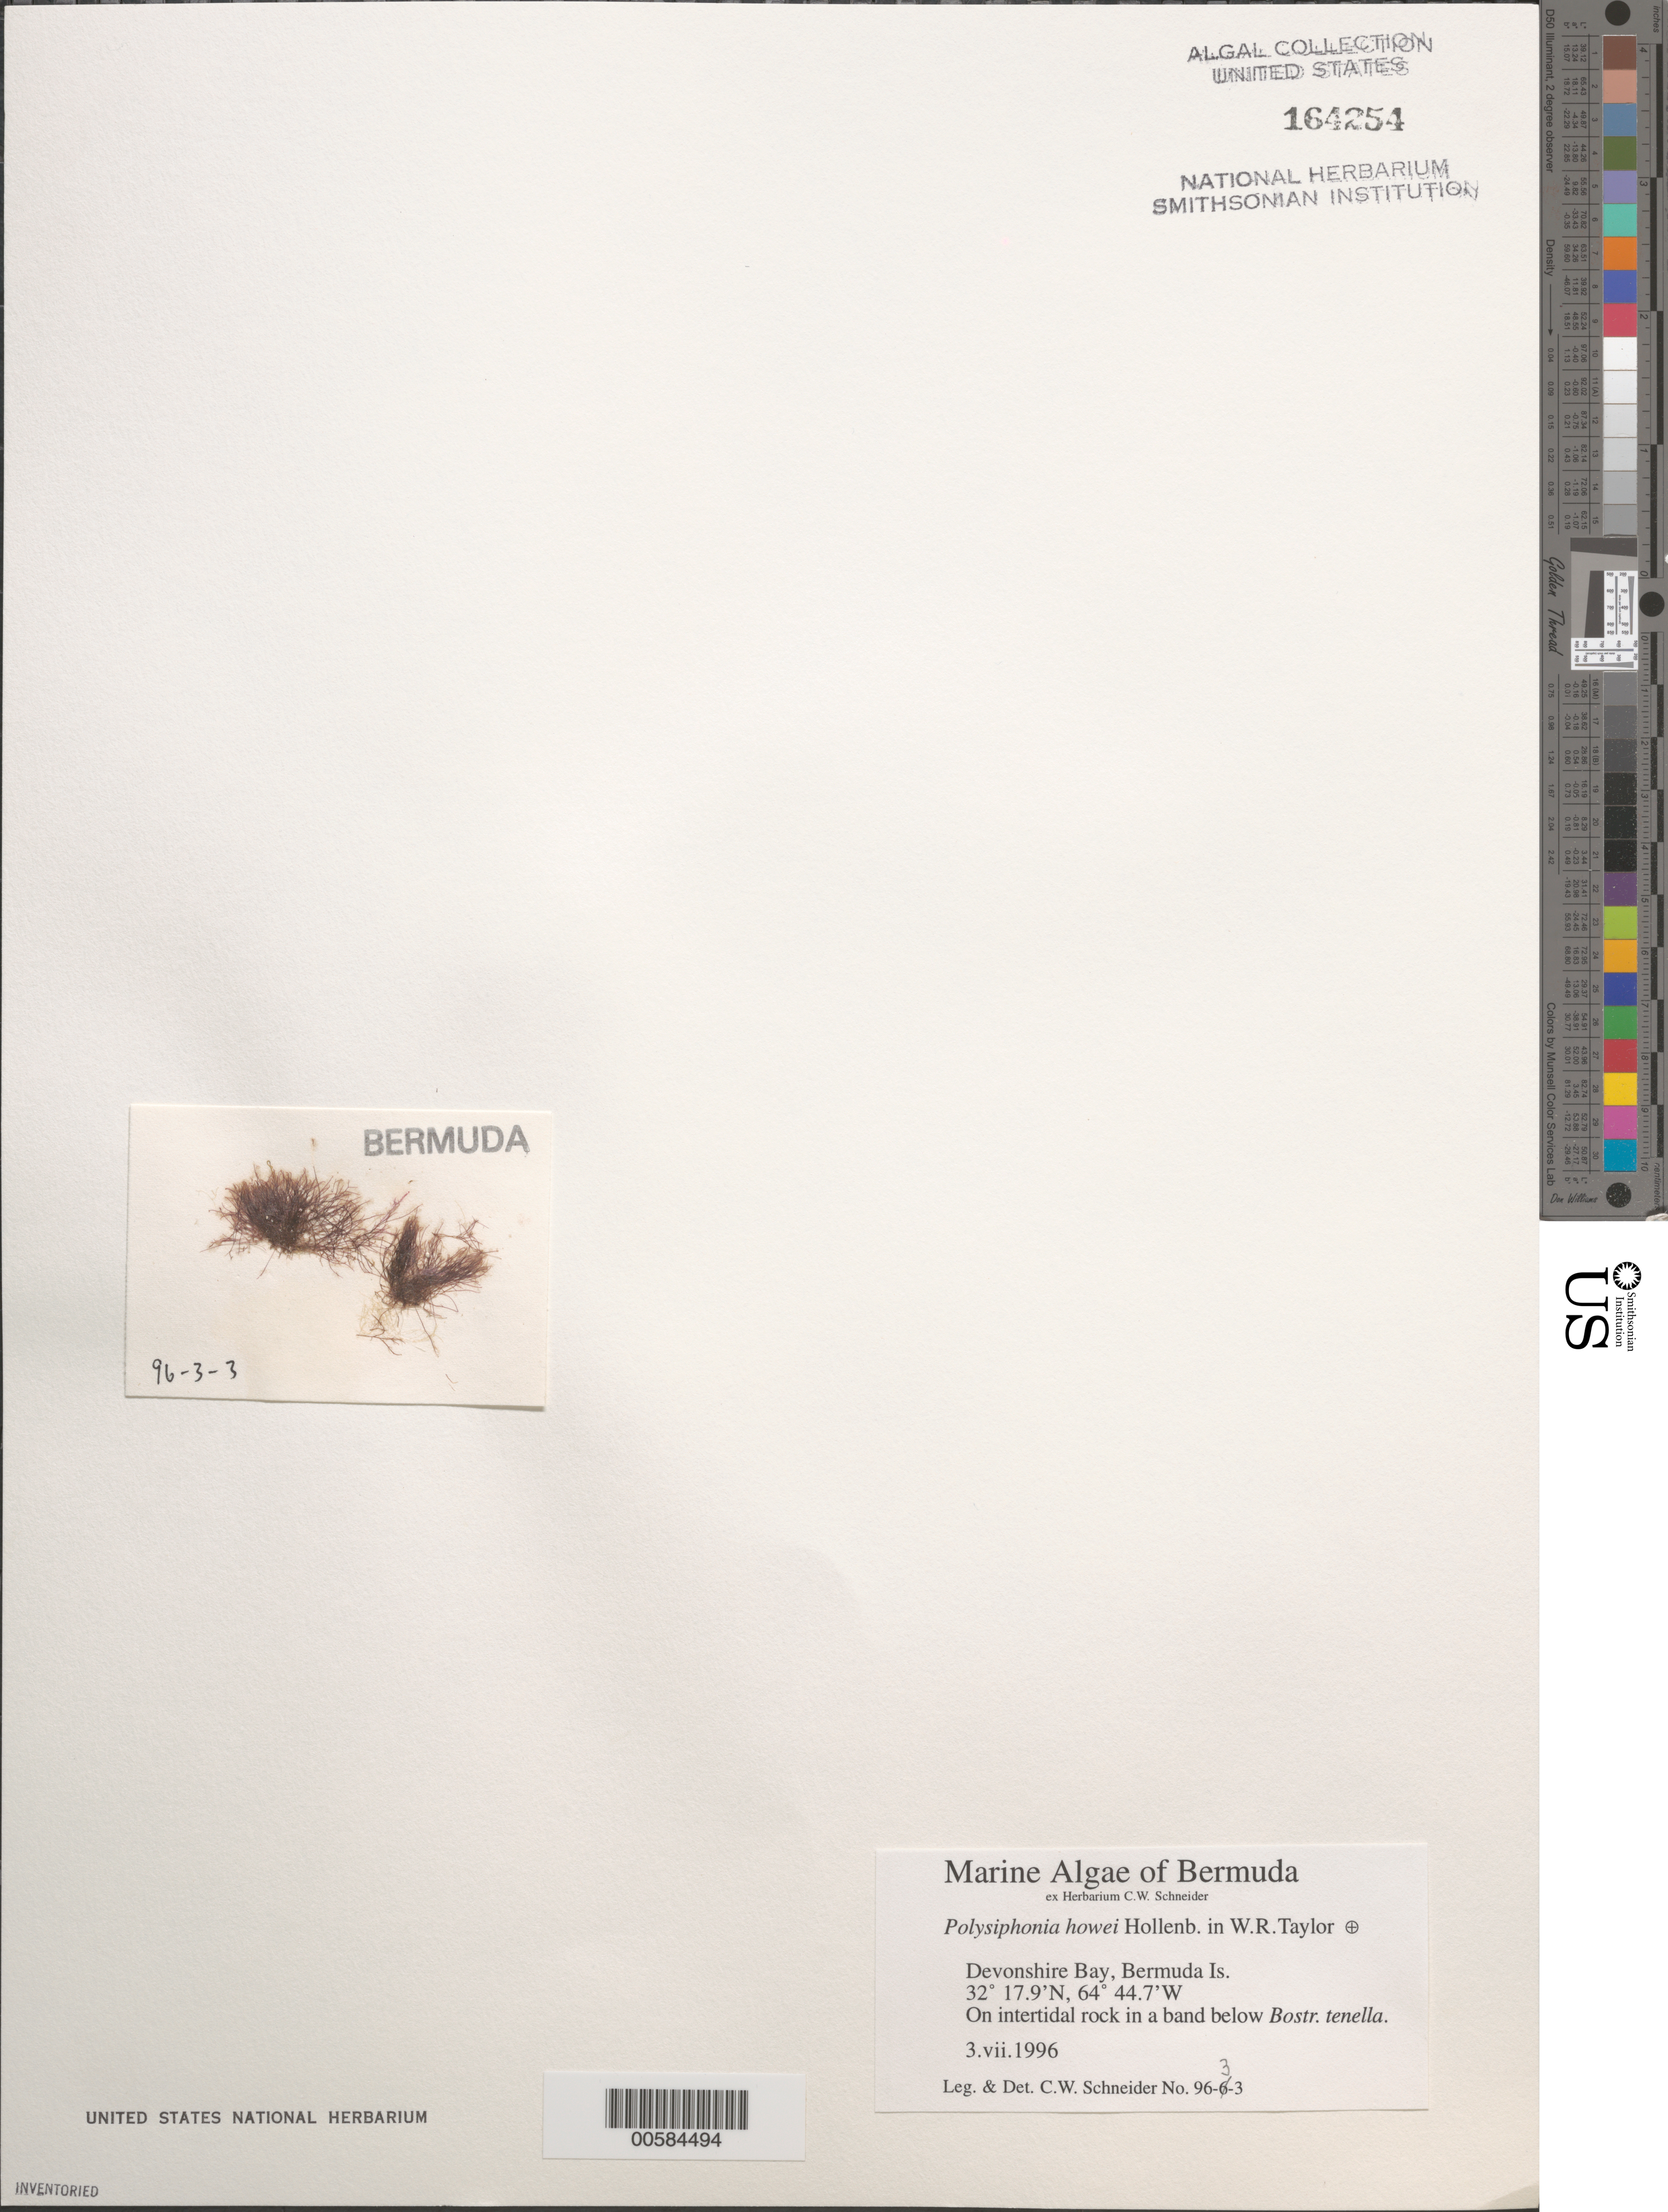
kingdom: Plantae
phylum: Rhodophyta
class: Florideophyceae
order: Ceramiales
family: Rhodomelaceae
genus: Wilsonosiphonia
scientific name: Wilsonosiphonia howei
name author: (Hollenb.) D.E.Bustamante et al.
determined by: Algae name updating Project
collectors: C. W. Schneider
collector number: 96-3-3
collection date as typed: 03 Jul 1996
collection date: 1996-07-03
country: Bermuda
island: Bermuda Island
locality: Devonshire Bay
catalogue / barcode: US 164254